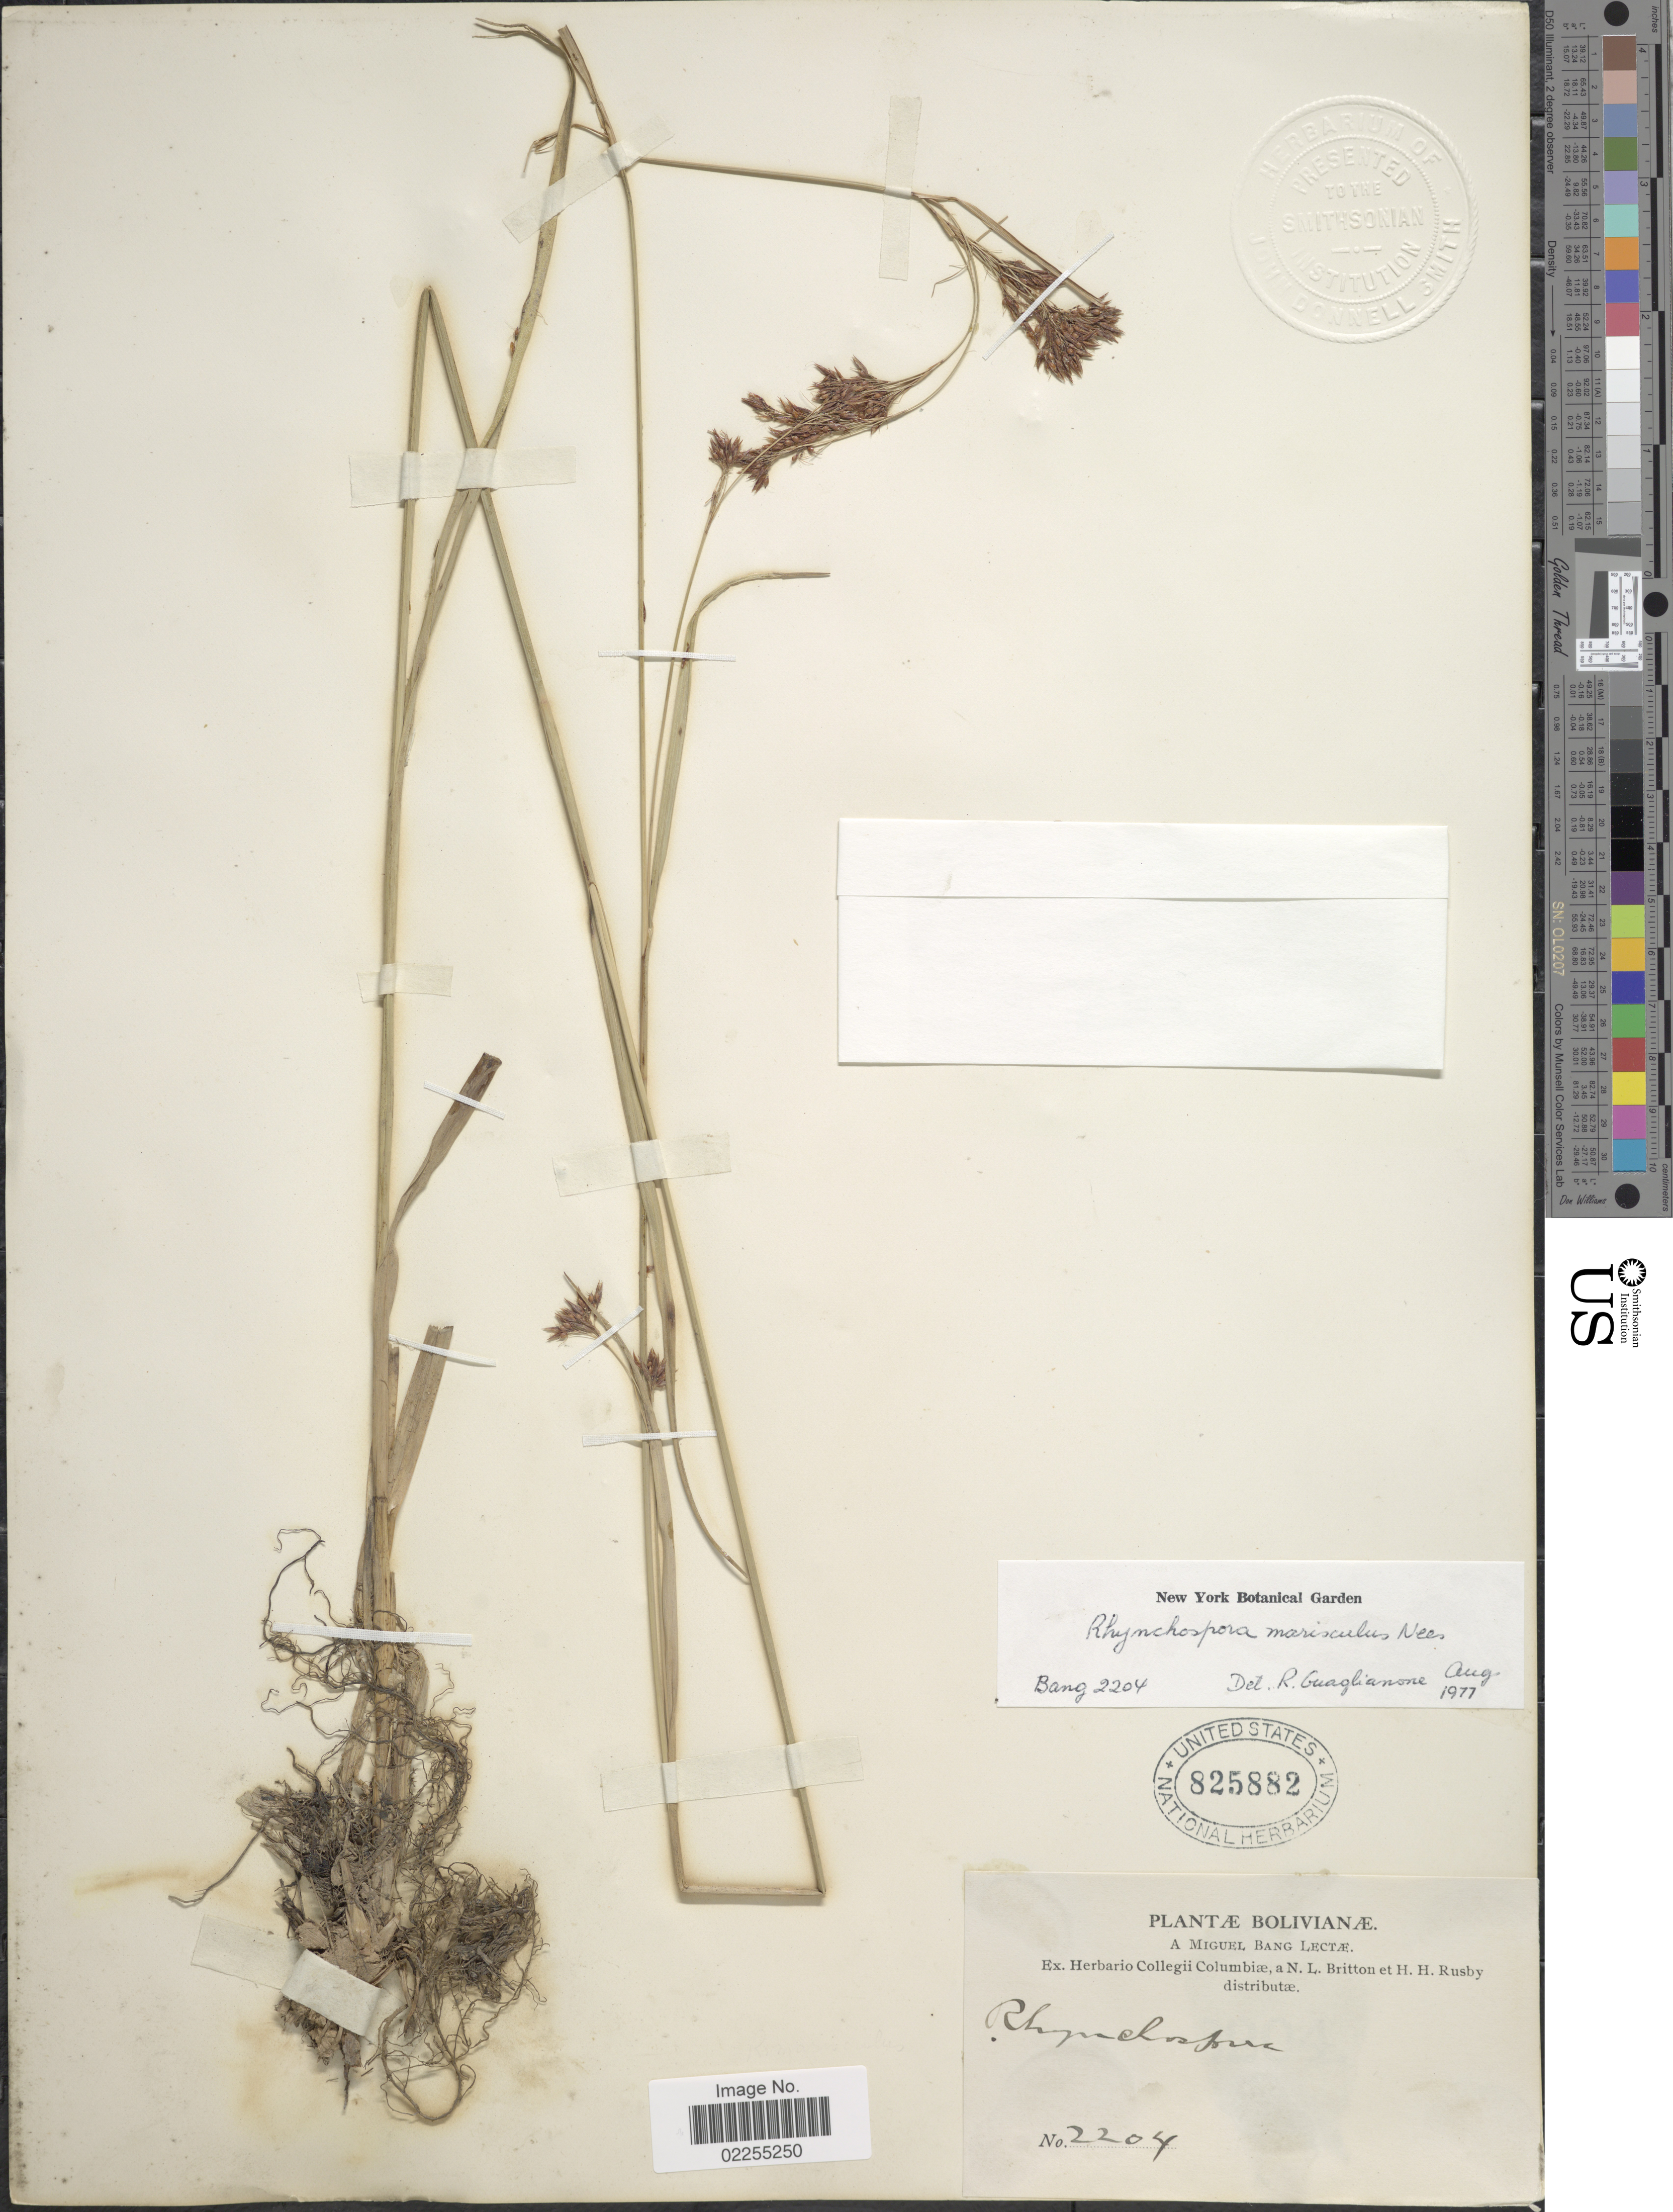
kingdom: Plantae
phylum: Tracheophyta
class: Liliopsida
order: Poales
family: Cyperaceae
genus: Rhynchospora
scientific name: Rhynchospora marisculus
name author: Lindl. & Nees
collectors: M. Bang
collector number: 2204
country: Bolivia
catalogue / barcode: US 825882